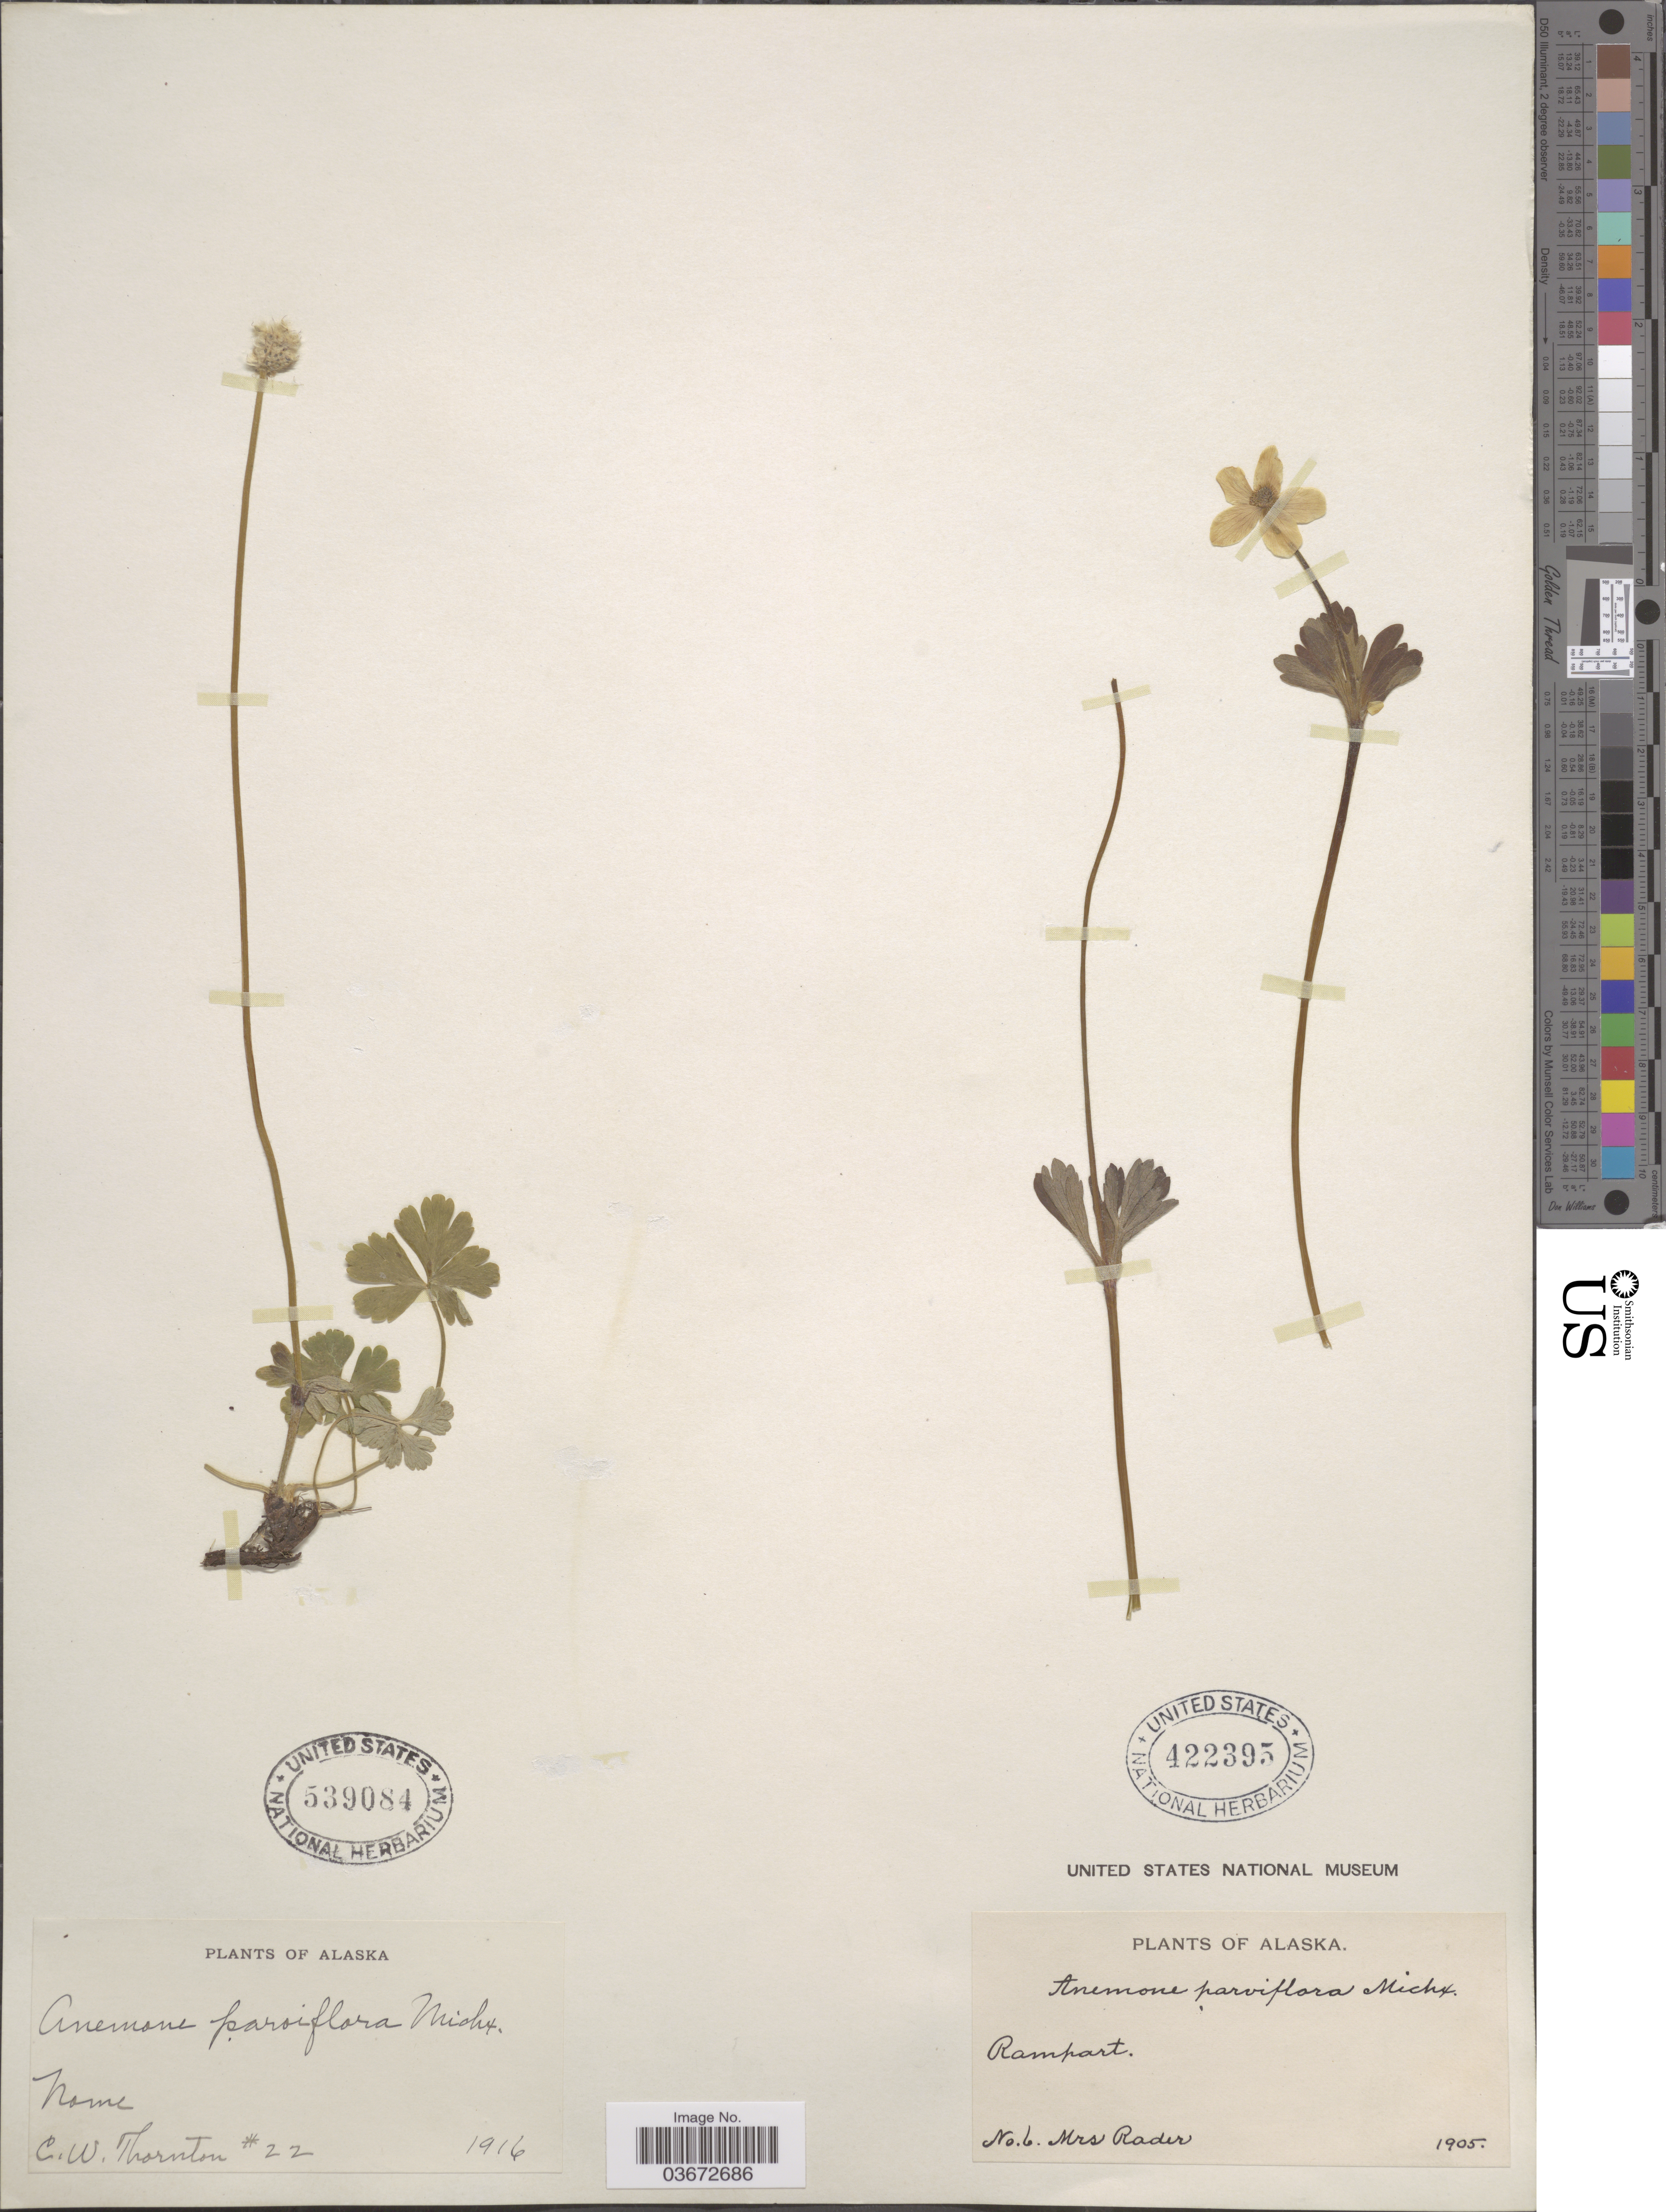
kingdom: Plantae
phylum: Tracheophyta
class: Magnoliopsida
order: Ranunculales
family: Ranunculaceae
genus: Anemone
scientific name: Anemone parviflora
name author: Michx.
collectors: C. Thornton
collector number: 22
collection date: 1916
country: United States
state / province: Alaska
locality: Nome.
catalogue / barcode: US 539084